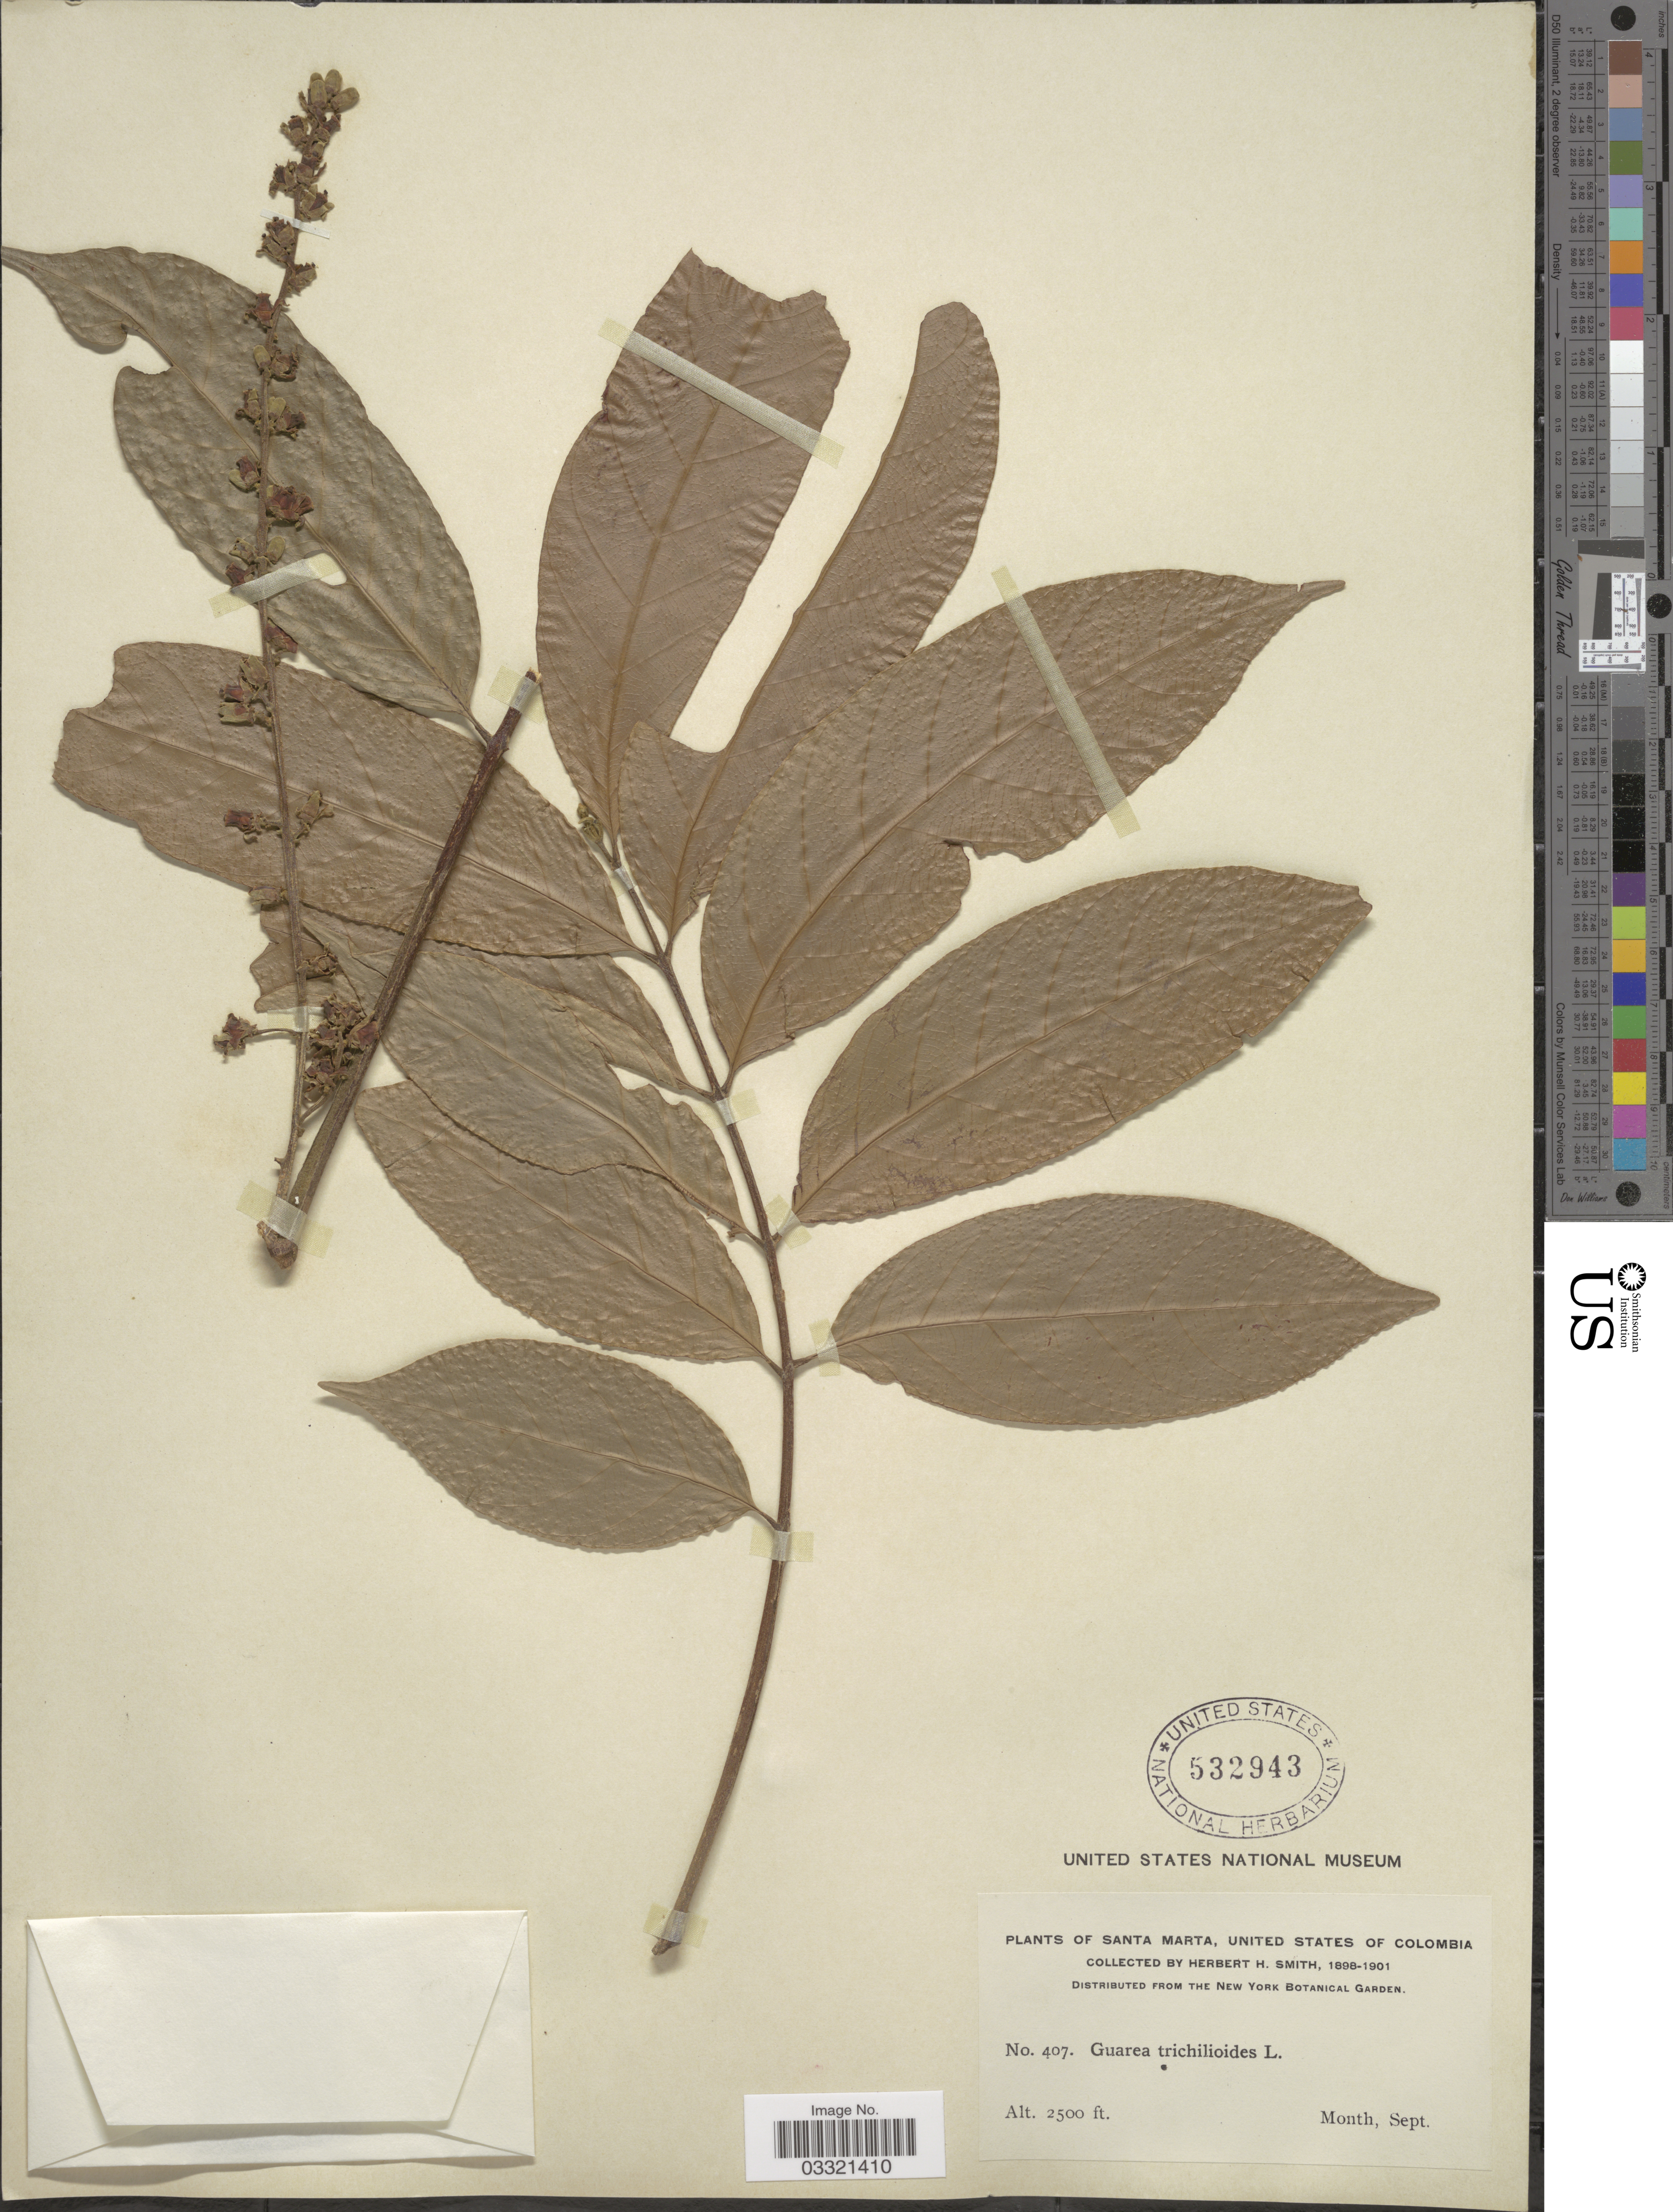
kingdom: Plantae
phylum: Tracheophyta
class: Magnoliopsida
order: Sapindales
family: Meliaceae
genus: Guarea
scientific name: Guarea guidonia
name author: (L.) Sleumer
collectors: Herbert H. Smith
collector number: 407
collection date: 1898-09/1901-09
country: Colombia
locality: Santa Marta, United States of Colombia.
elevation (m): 762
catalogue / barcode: US 532943